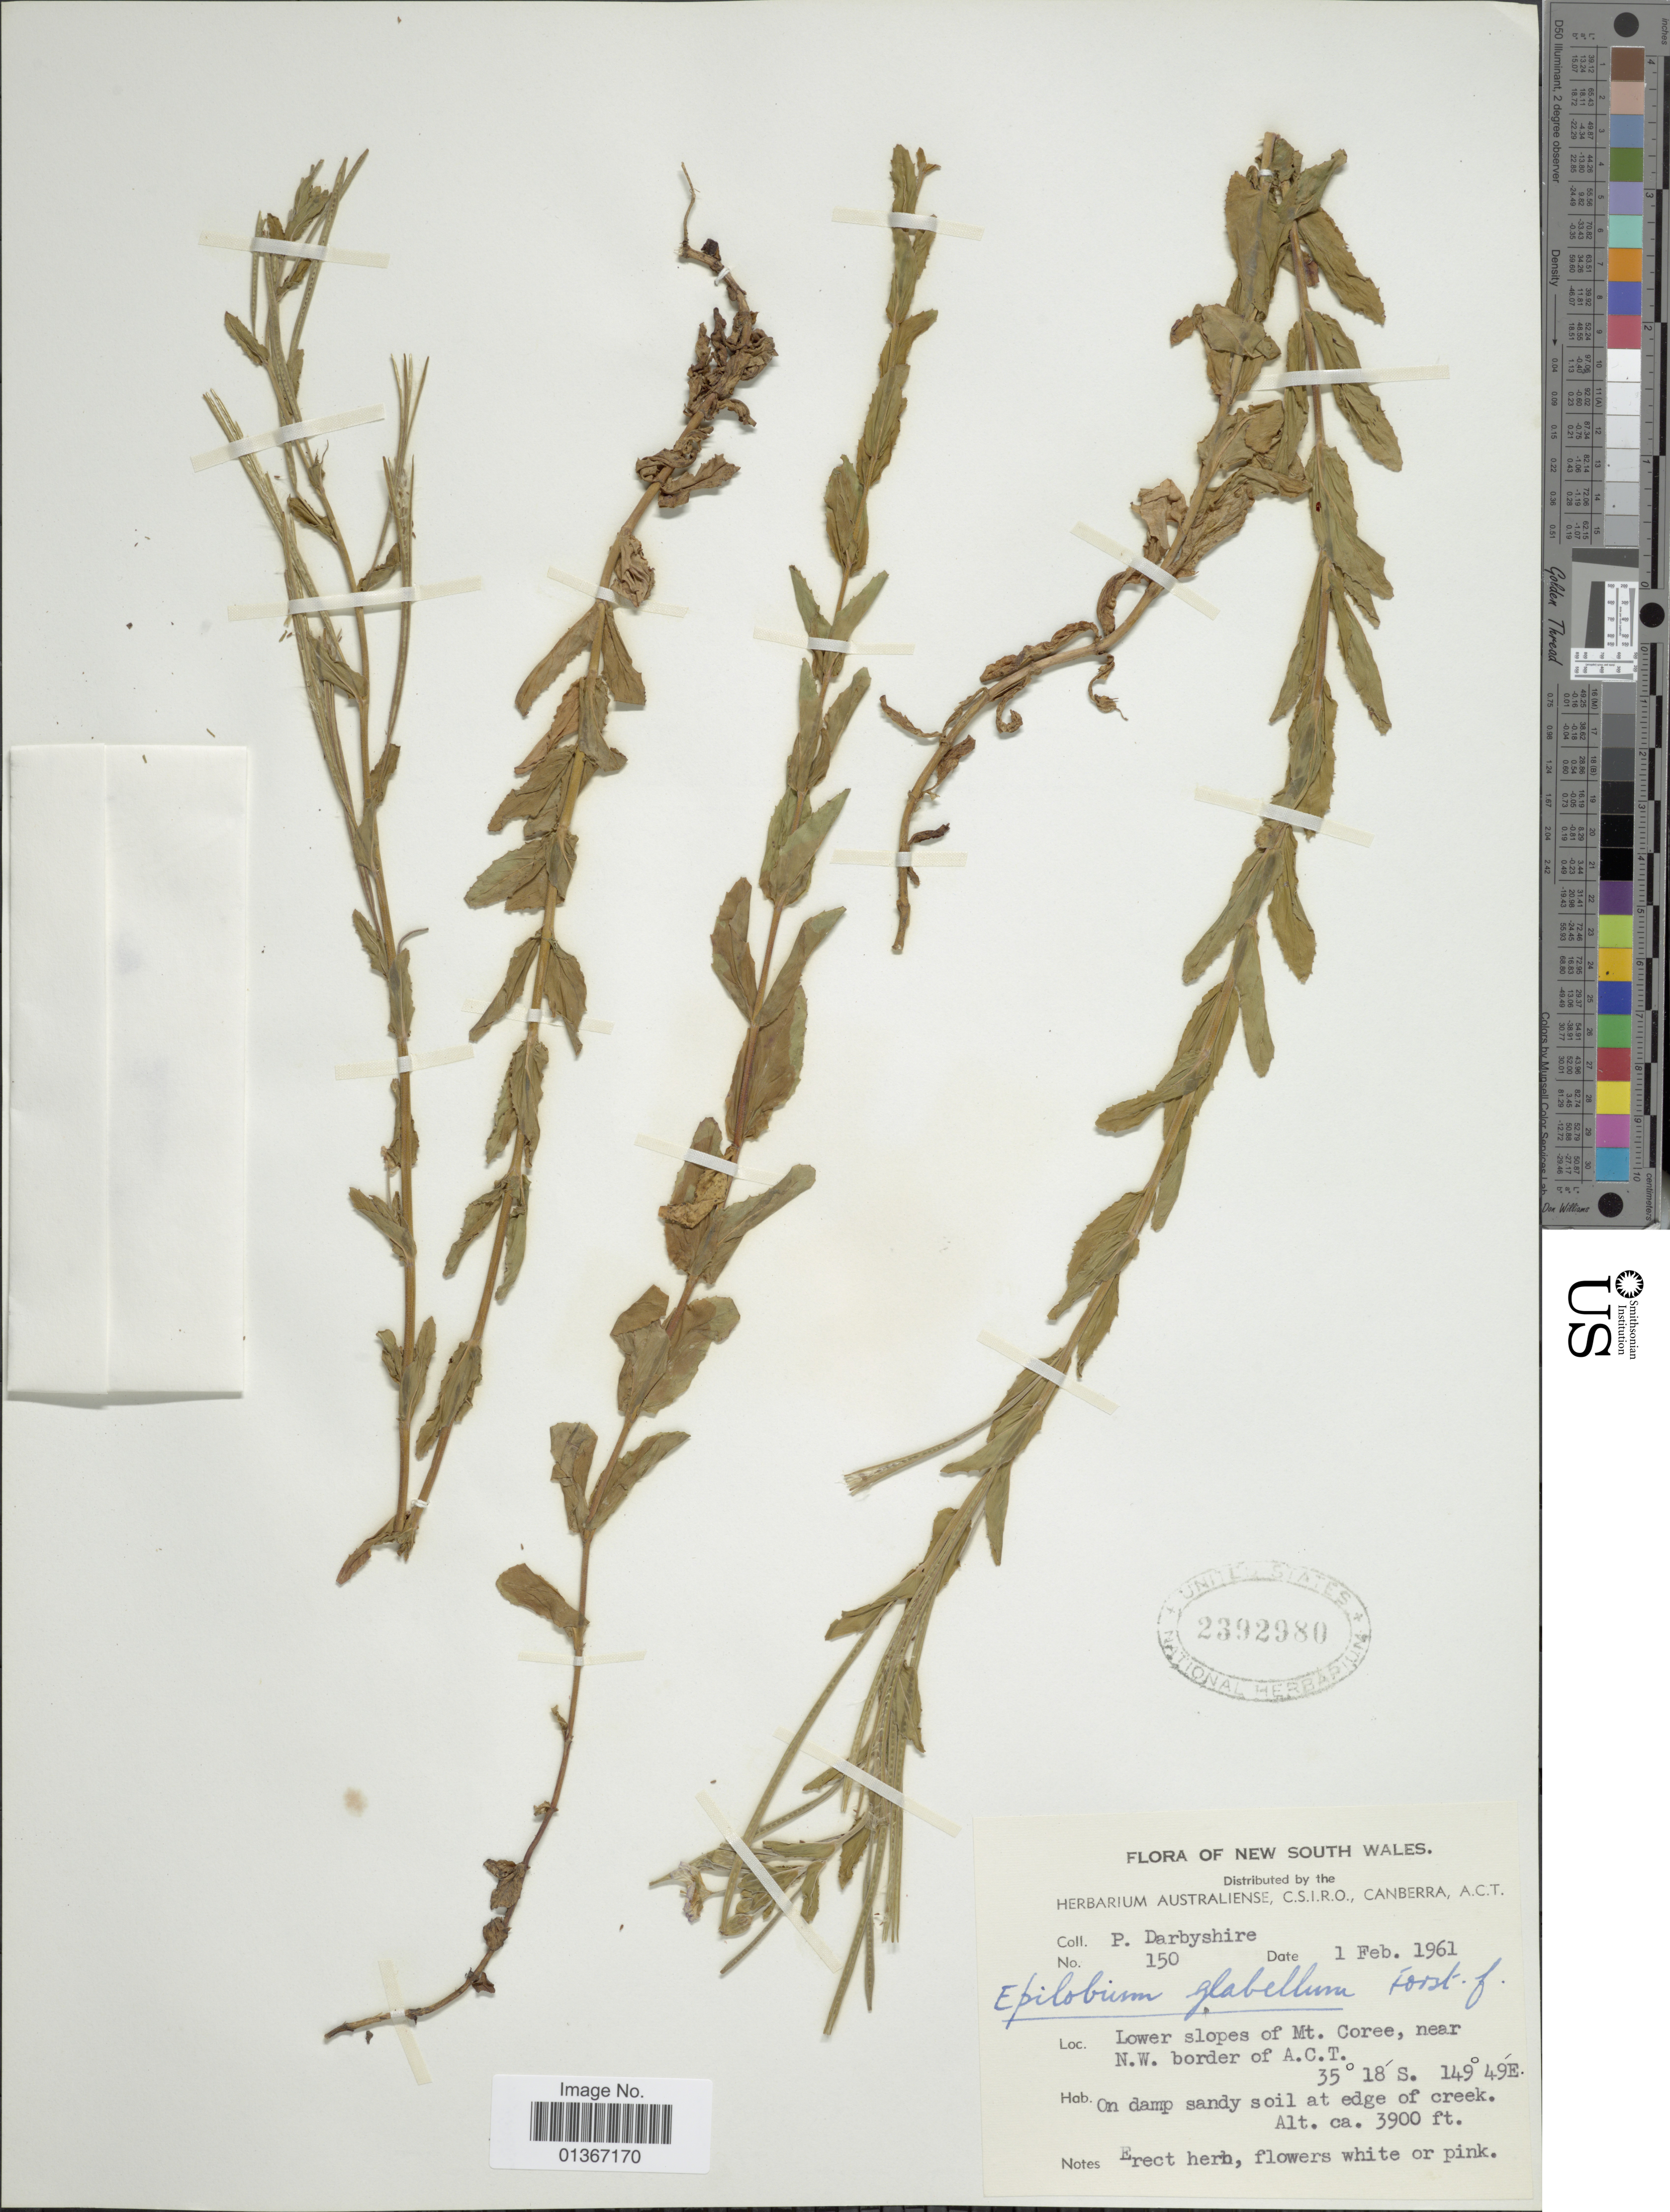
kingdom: Plantae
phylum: Tracheophyta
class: Magnoliopsida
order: Myrtales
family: Onagraceae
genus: Epilobium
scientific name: Epilobium glabellum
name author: G. Forst.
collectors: P. Darbyshire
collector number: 150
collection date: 1961-02-01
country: Australia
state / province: New South Wales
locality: Lower slopes of Mt. Coree, near N.W. border of A.C.T.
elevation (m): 1189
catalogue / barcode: US 2392980